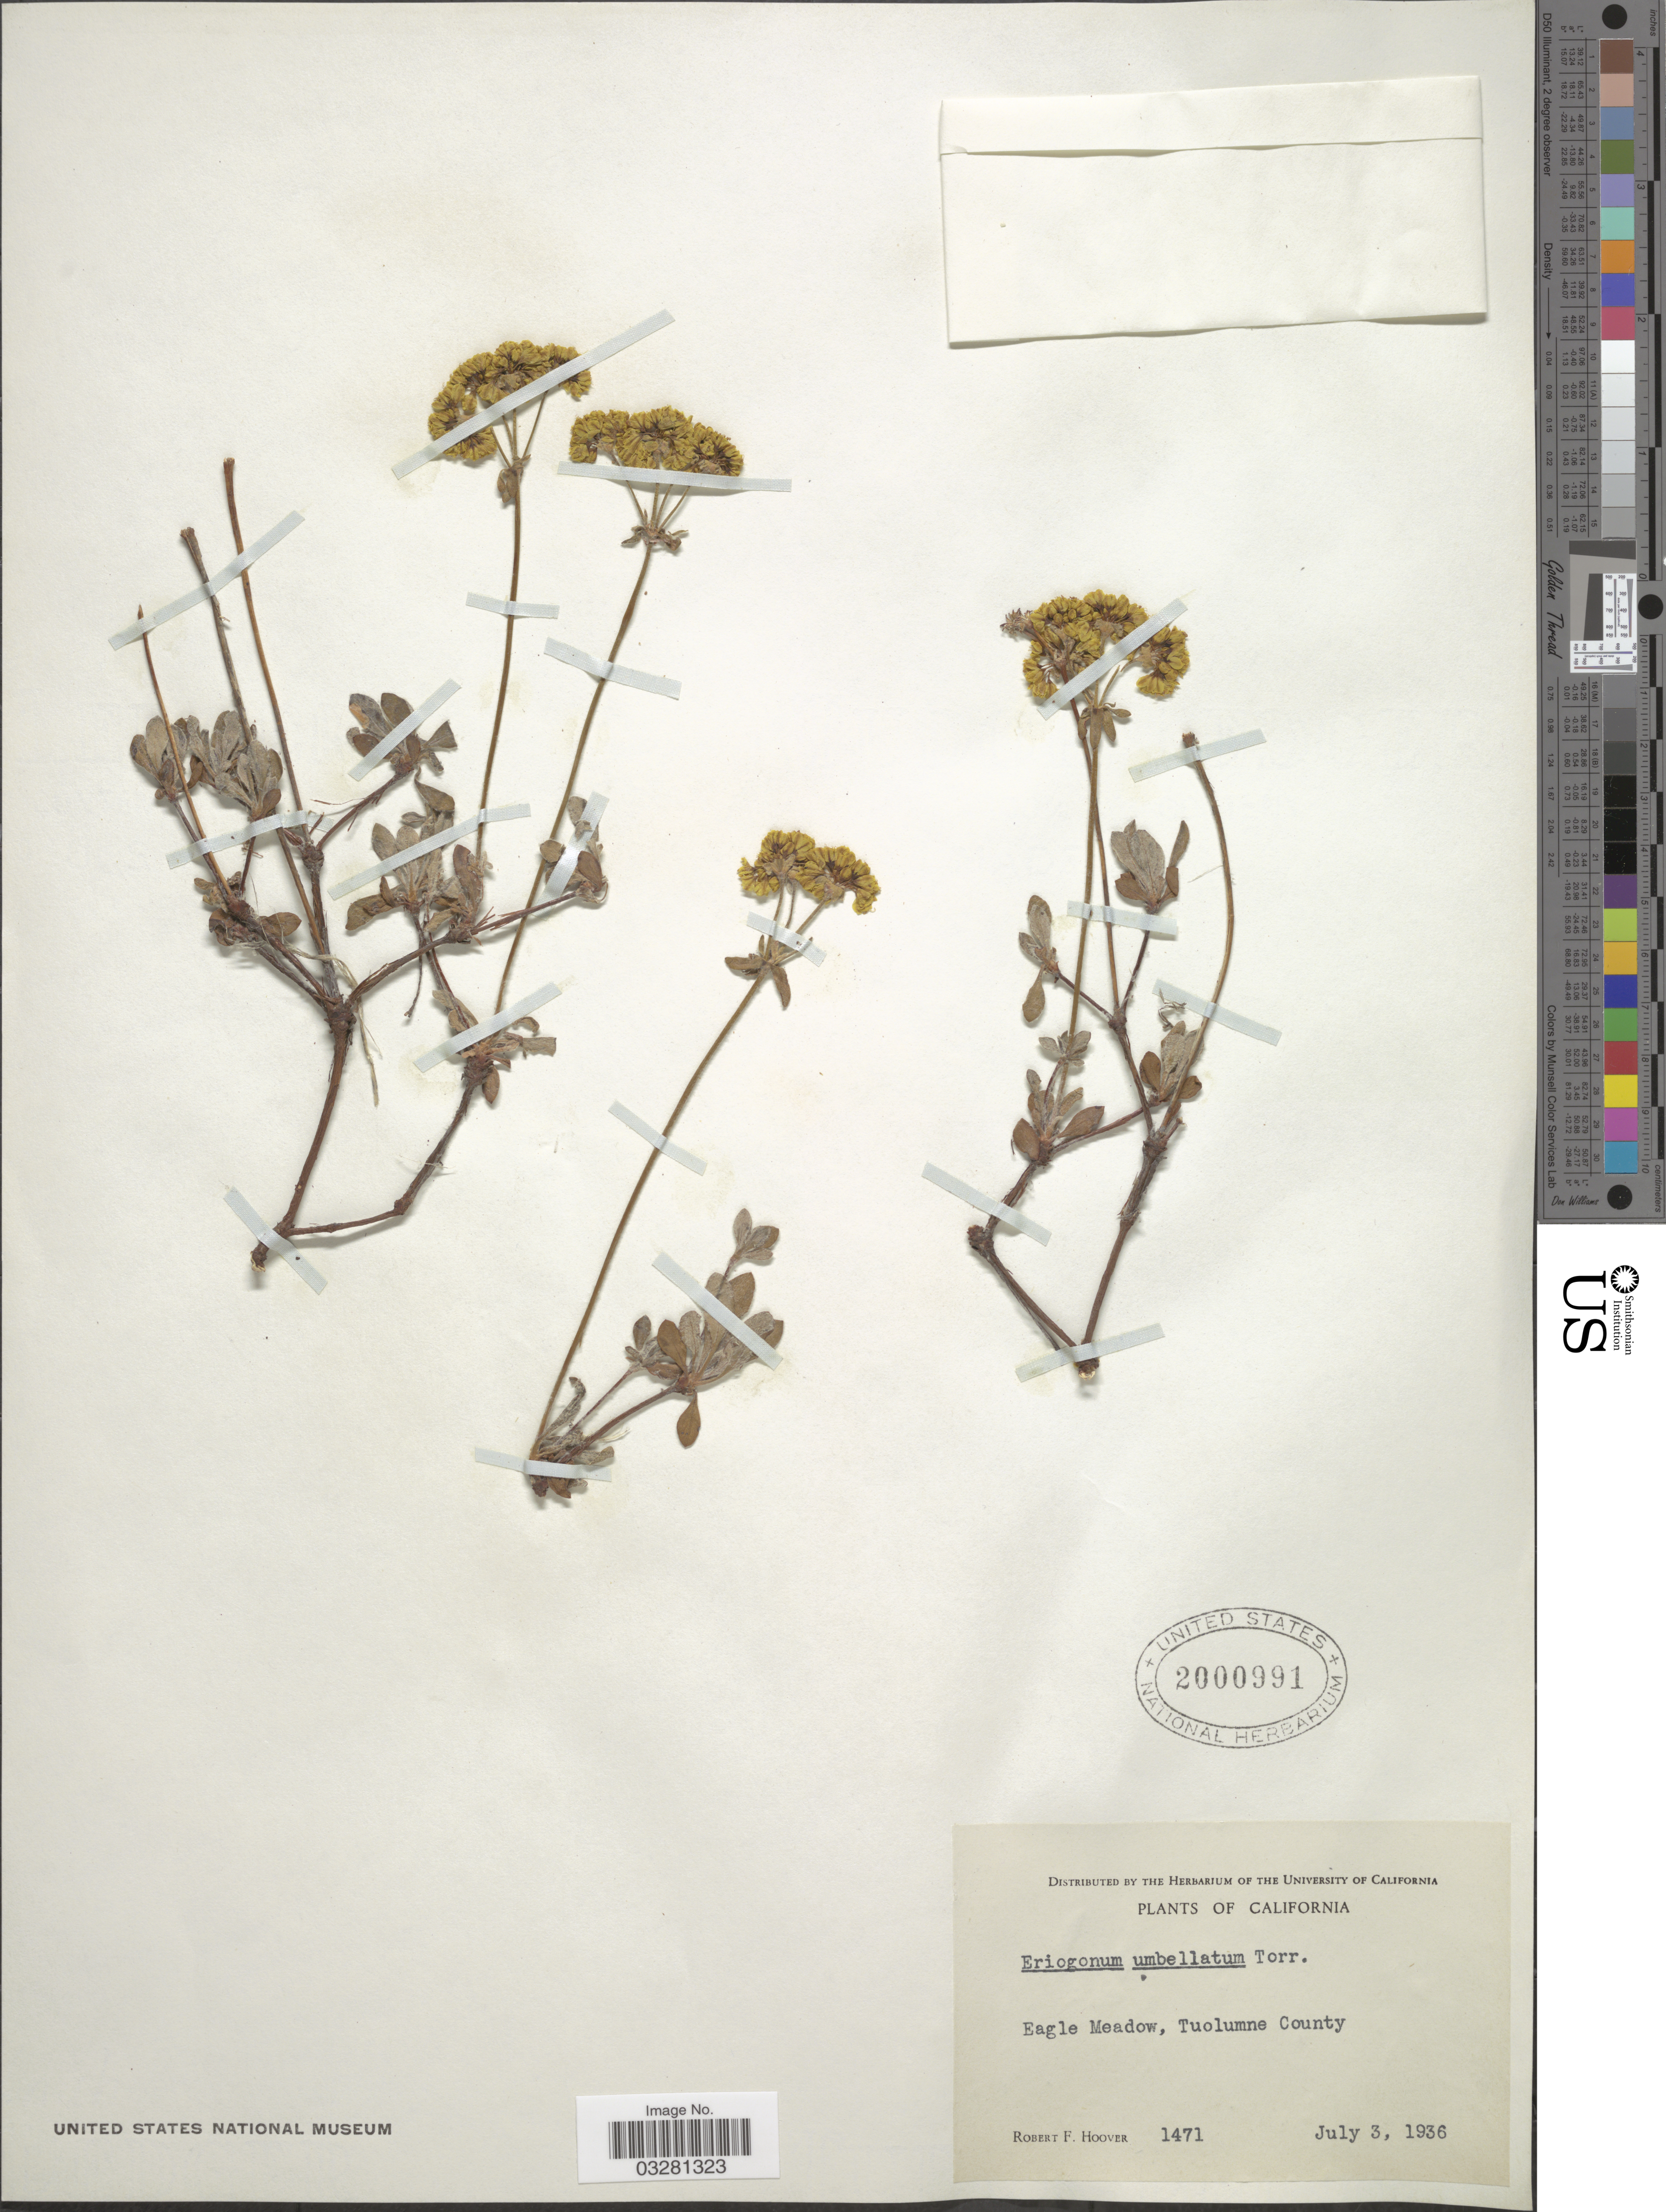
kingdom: Plantae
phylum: Tracheophyta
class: Magnoliopsida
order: Caryophyllales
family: Polygonaceae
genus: Eriogonum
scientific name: Eriogonum umbellatum var. umbellatum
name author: Torr.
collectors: R. F. Hoover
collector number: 1471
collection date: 1936-07-03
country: United States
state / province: California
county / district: Tuolumne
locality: Eagle Meadow, Tuolumne County.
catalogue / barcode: US 2000991